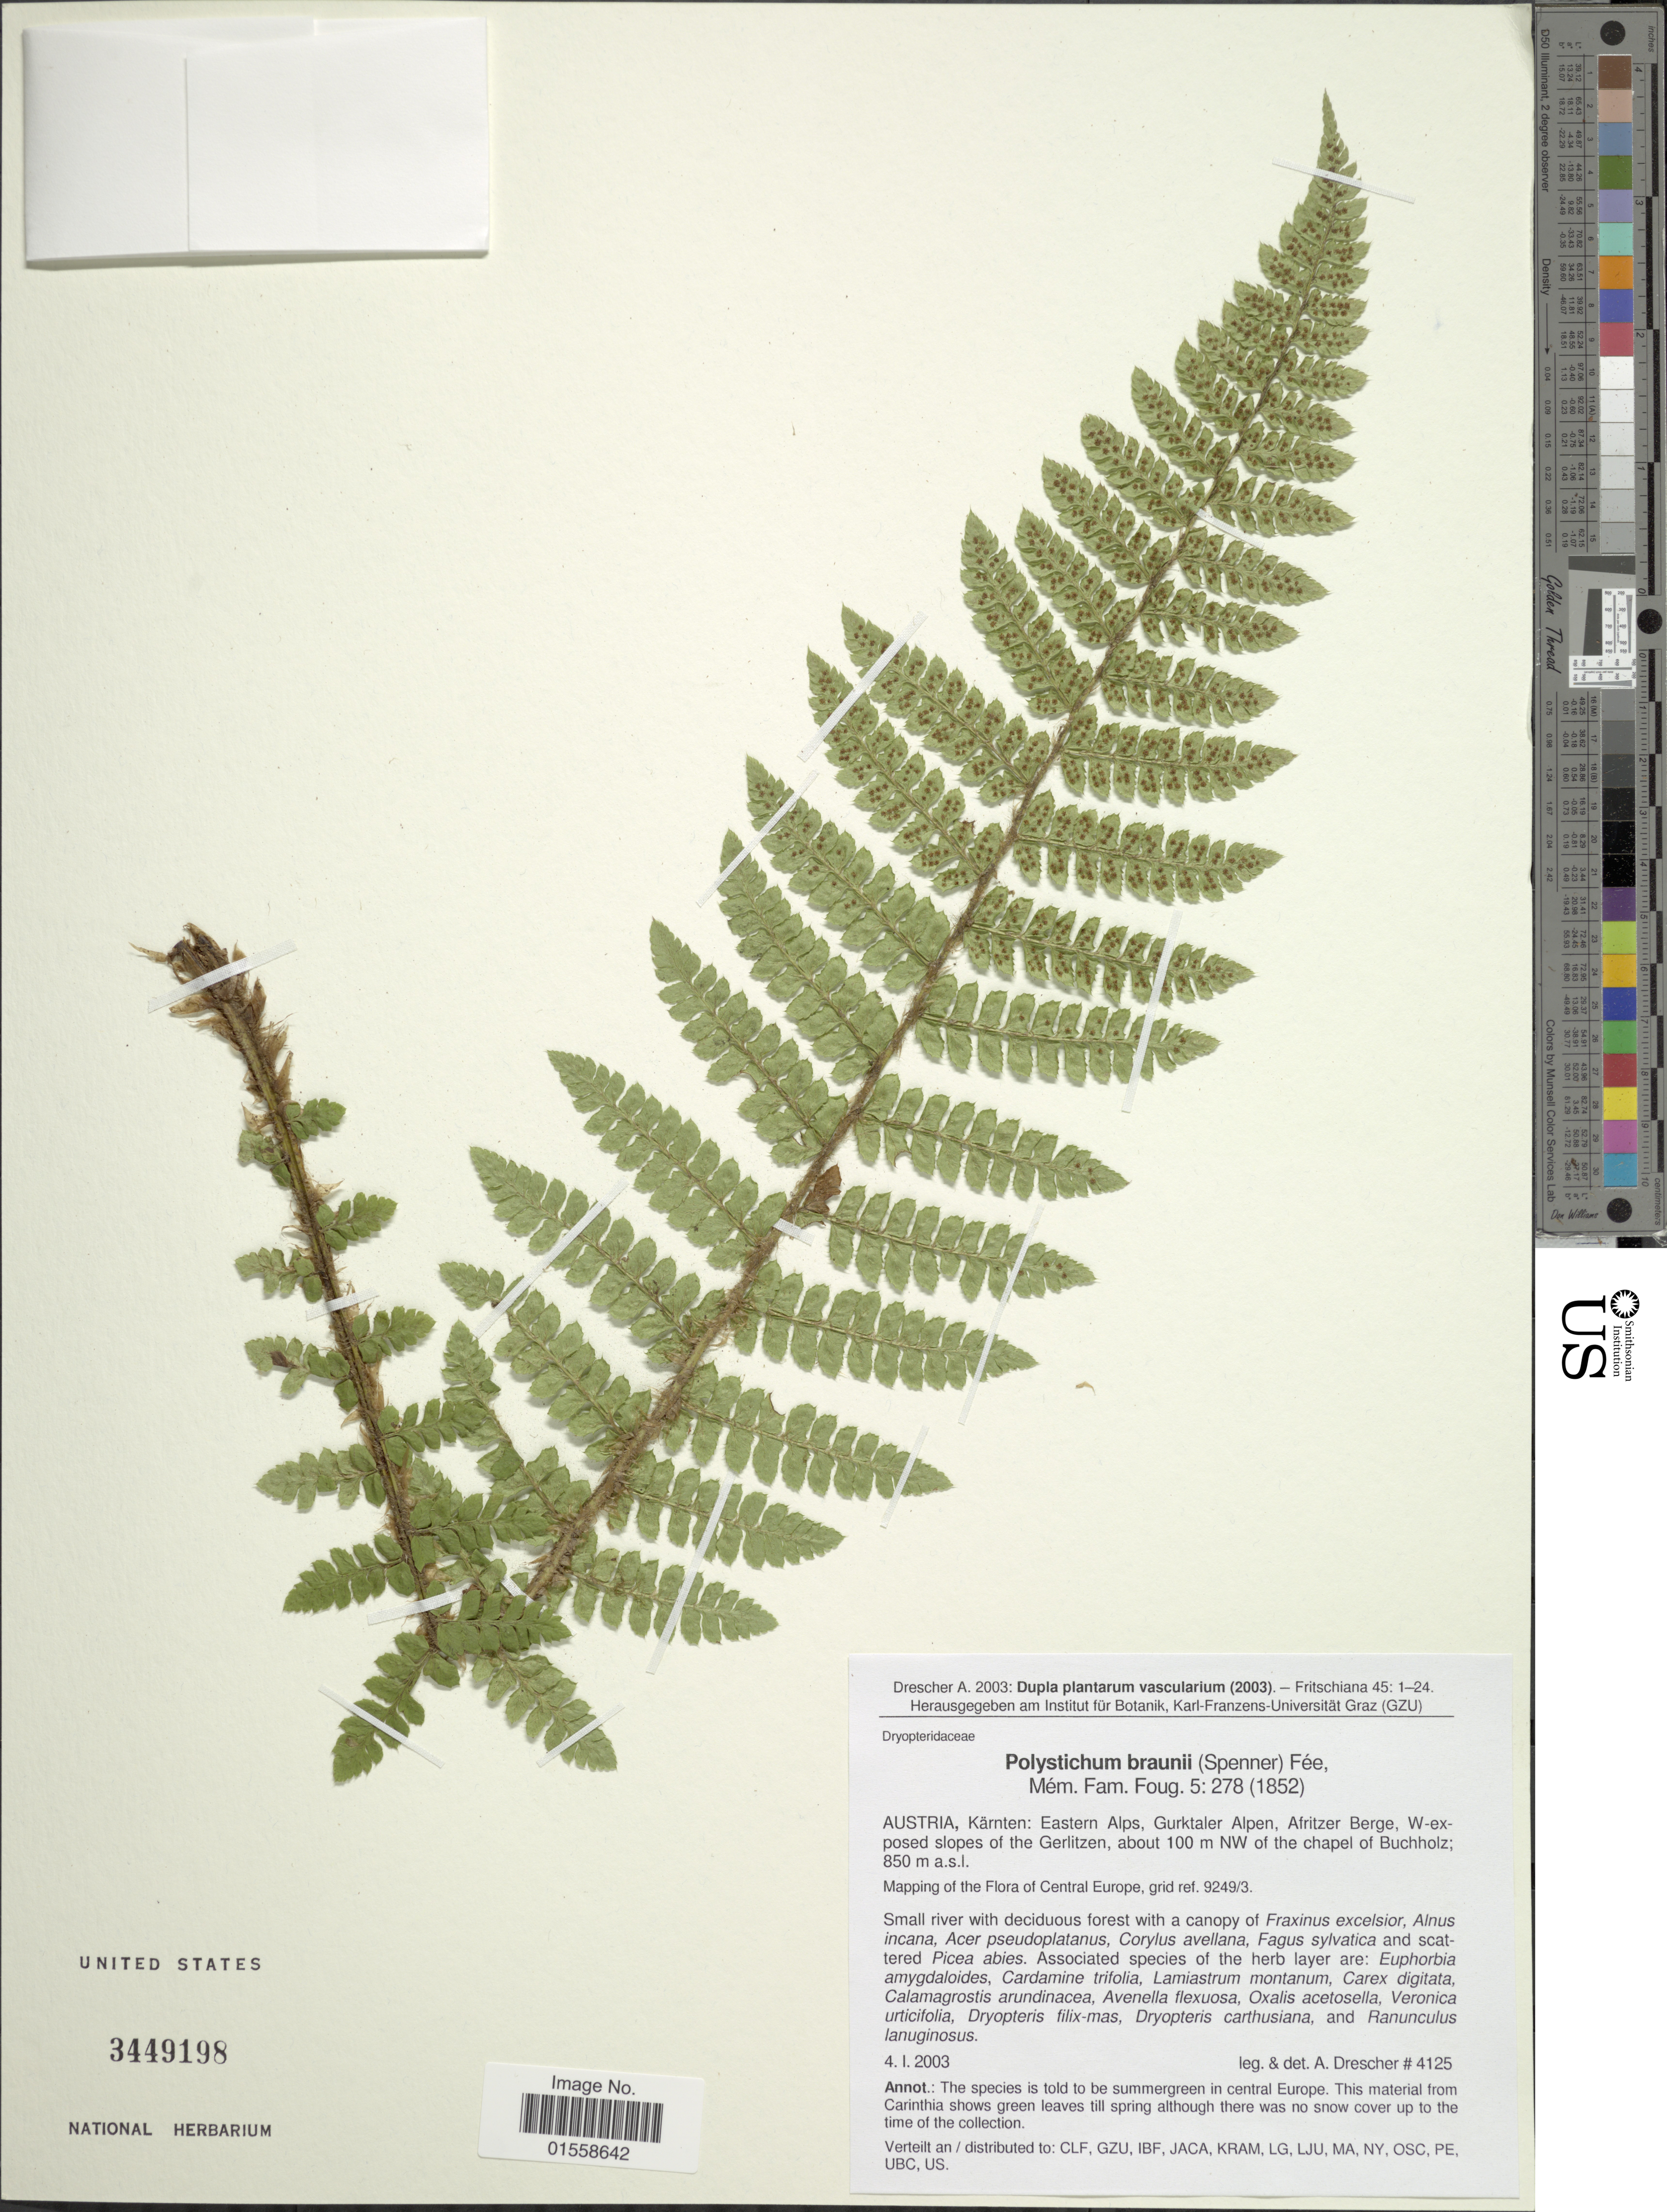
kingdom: Plantae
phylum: Tracheophyta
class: Polypodiopsida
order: Polypodiales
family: Dryopteridaceae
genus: Polystichum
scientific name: Polystichum braunii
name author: (Spenn.) Fée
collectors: A. Drescher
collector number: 4125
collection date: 2003-01-04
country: Austria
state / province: Karnten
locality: Austria. Karnten: Eastern Alps, Gurktaler Alpen, Afritzer Berge, W-ex0posed slopes of the Gerlitzen, about 100 m NW of the chapel of Buchholz.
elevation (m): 850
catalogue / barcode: US 3449198